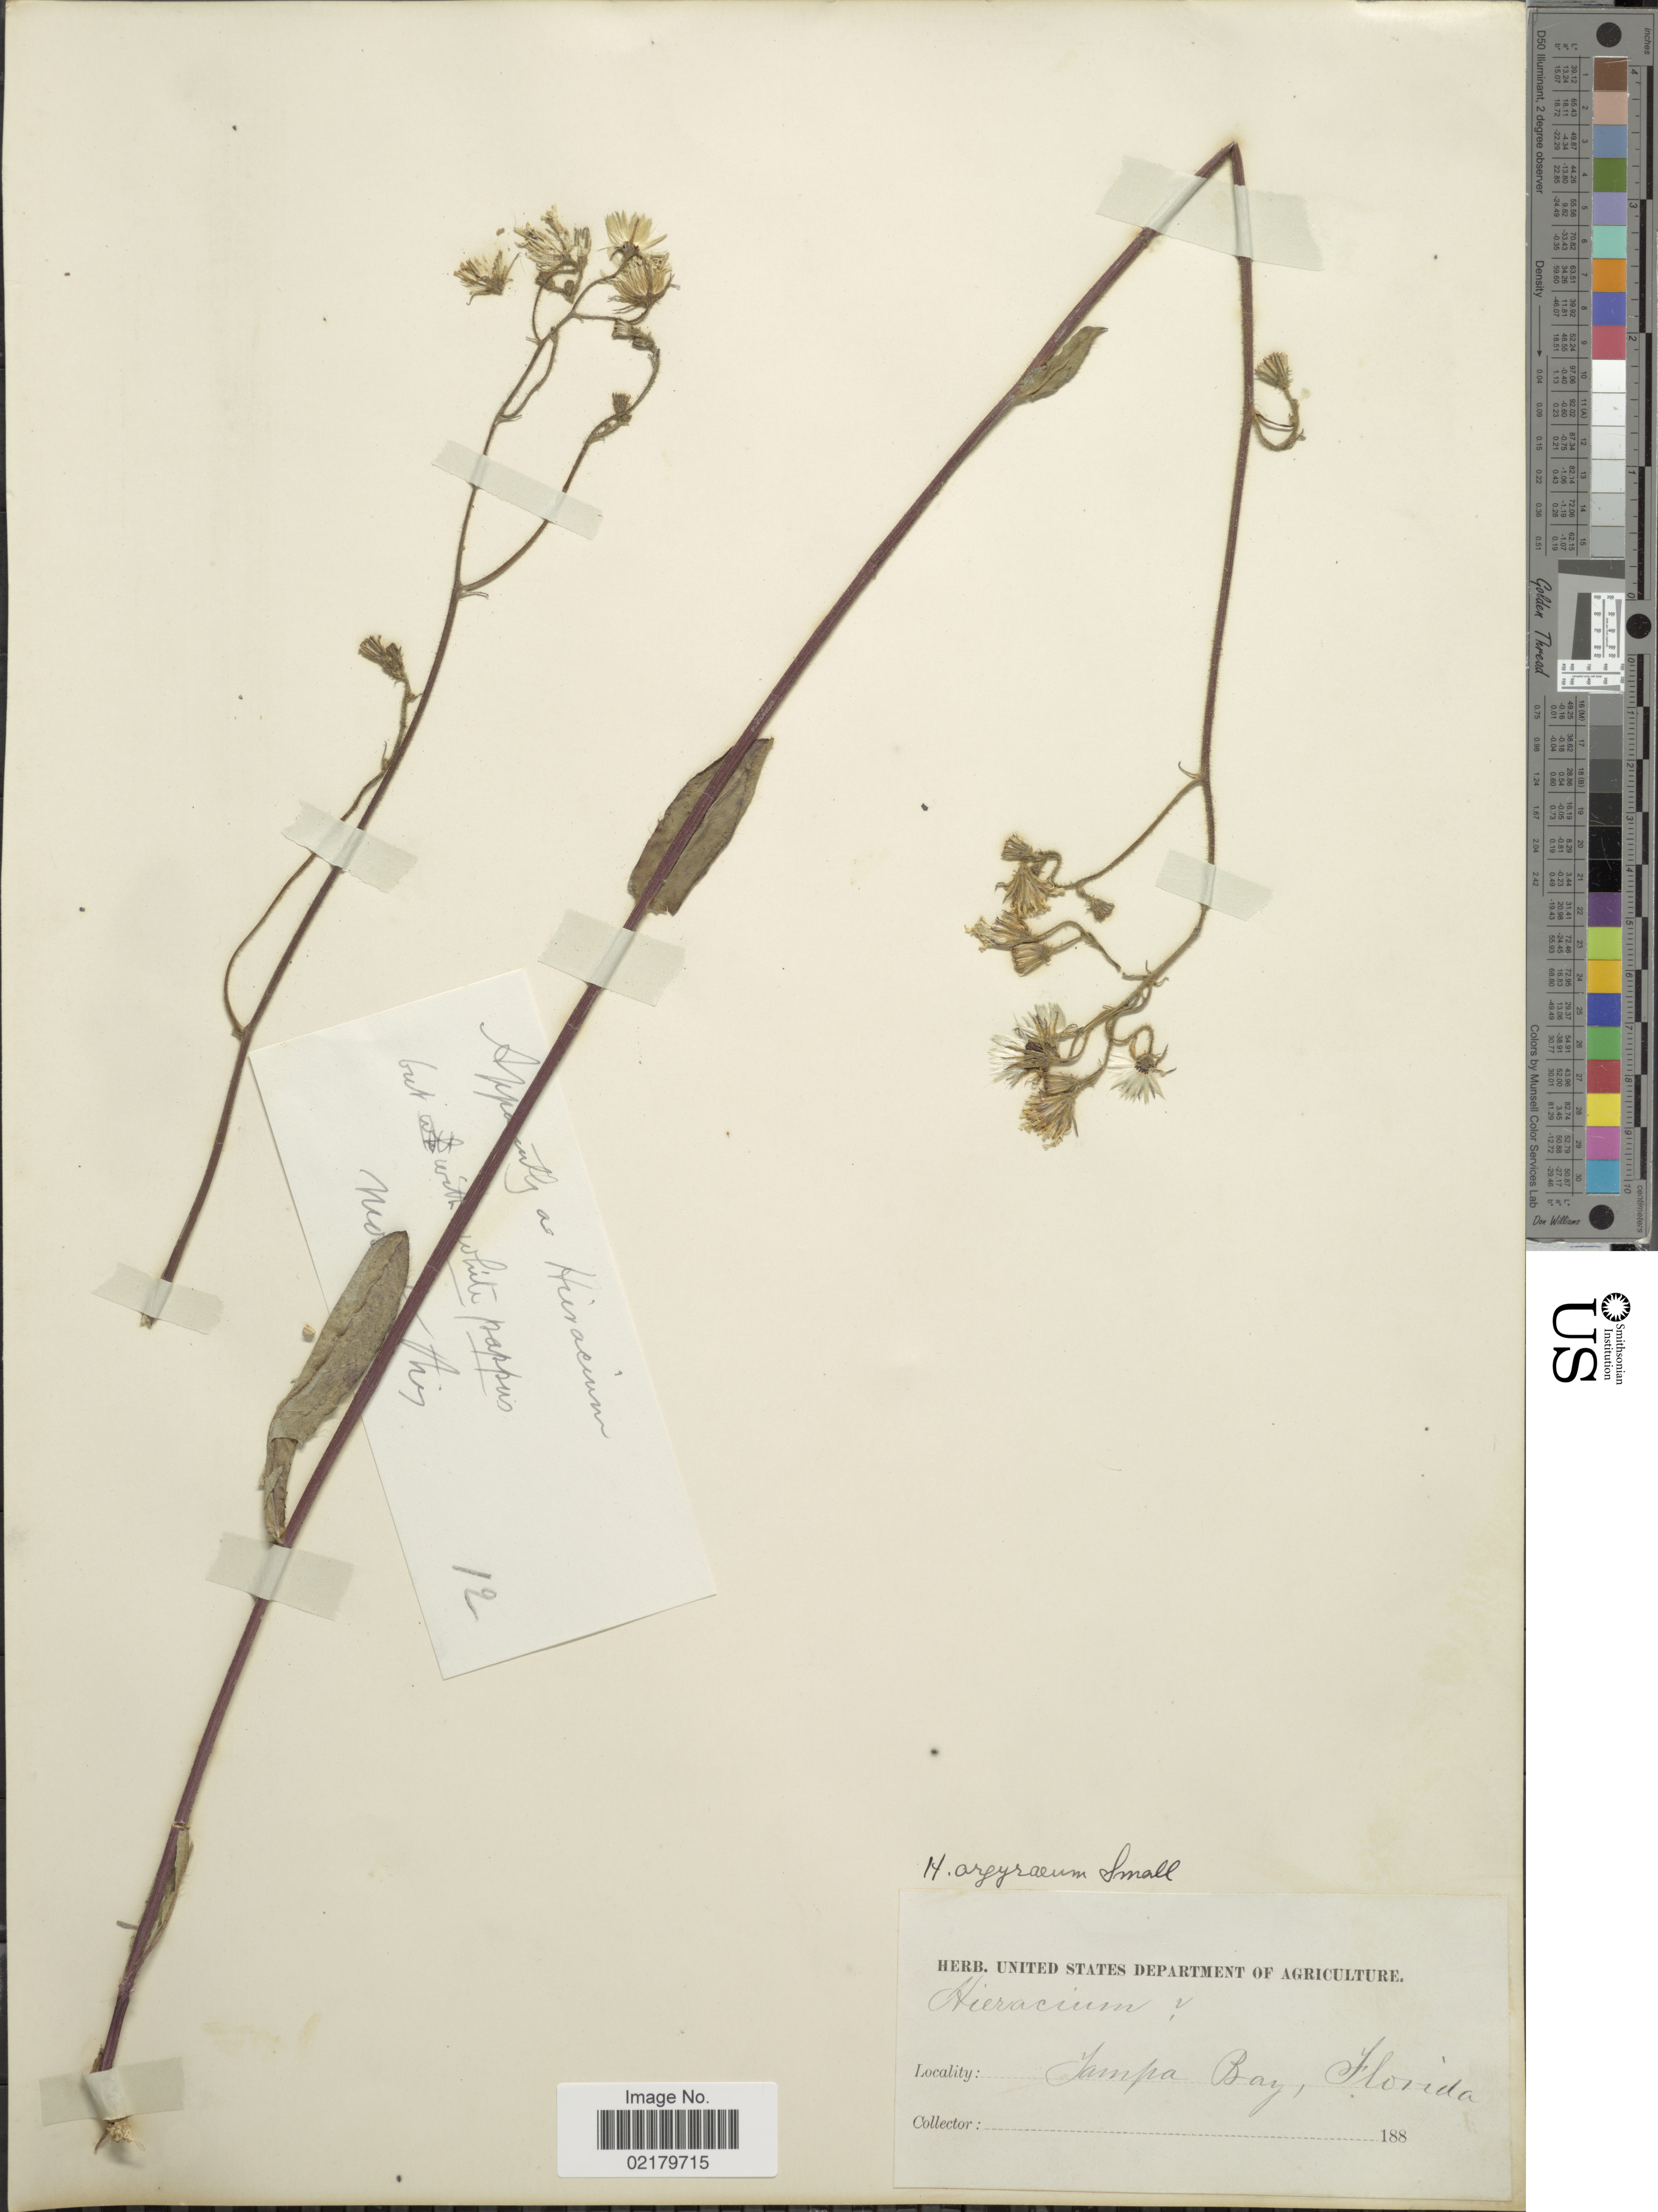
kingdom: Plantae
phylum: Tracheophyta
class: Magnoliopsida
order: Asterales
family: Asteraceae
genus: Hieracium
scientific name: Hieracium argyreum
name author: Arvet-Touvet & Gaut.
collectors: ex herb. U. S. Department of Agriculture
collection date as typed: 188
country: United States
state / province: Florida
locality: Jampa Bay